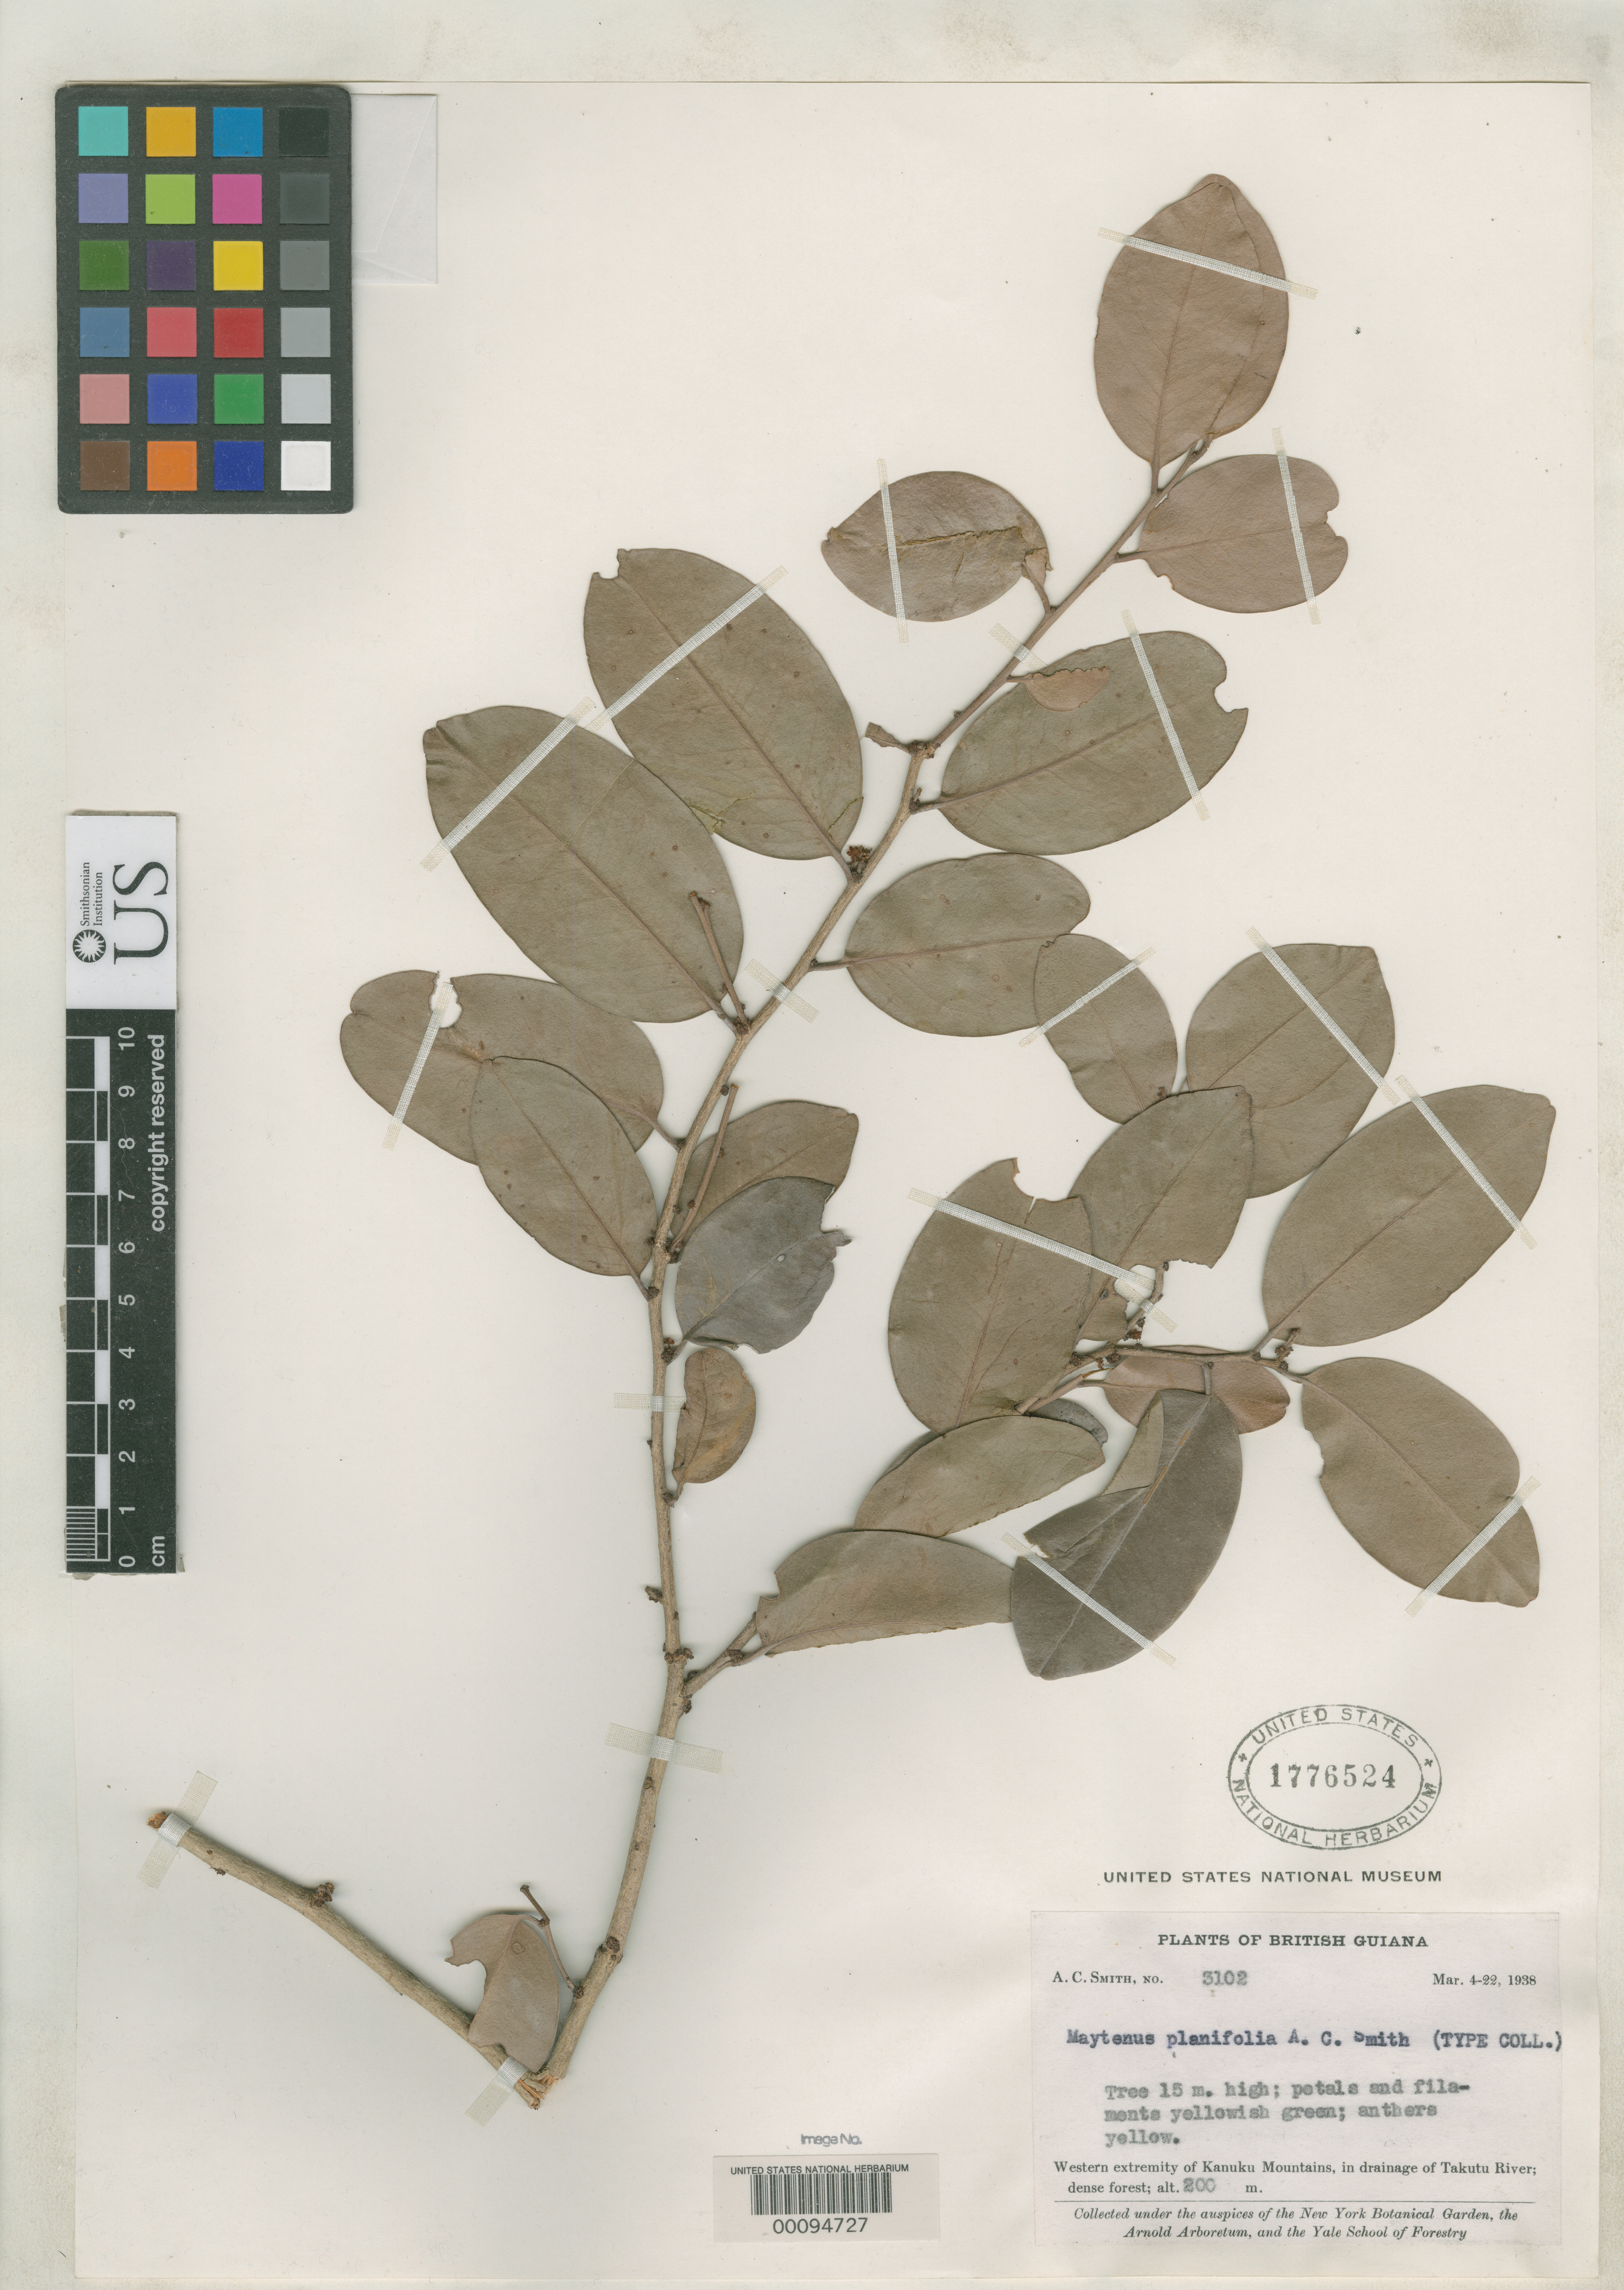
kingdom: Plantae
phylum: Tracheophyta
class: Magnoliopsida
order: Celastrales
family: Celastraceae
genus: Maytenus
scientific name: Maytenus planifolia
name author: A.C. Sm.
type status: Isotype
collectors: A. C. Smith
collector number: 3102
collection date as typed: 04 Mar 1938 to 22 Mar 1938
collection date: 1938-03-04/1938-03-22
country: Guyana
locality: Kanuku Mts., Takutu River.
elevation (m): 200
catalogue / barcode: US 1776524